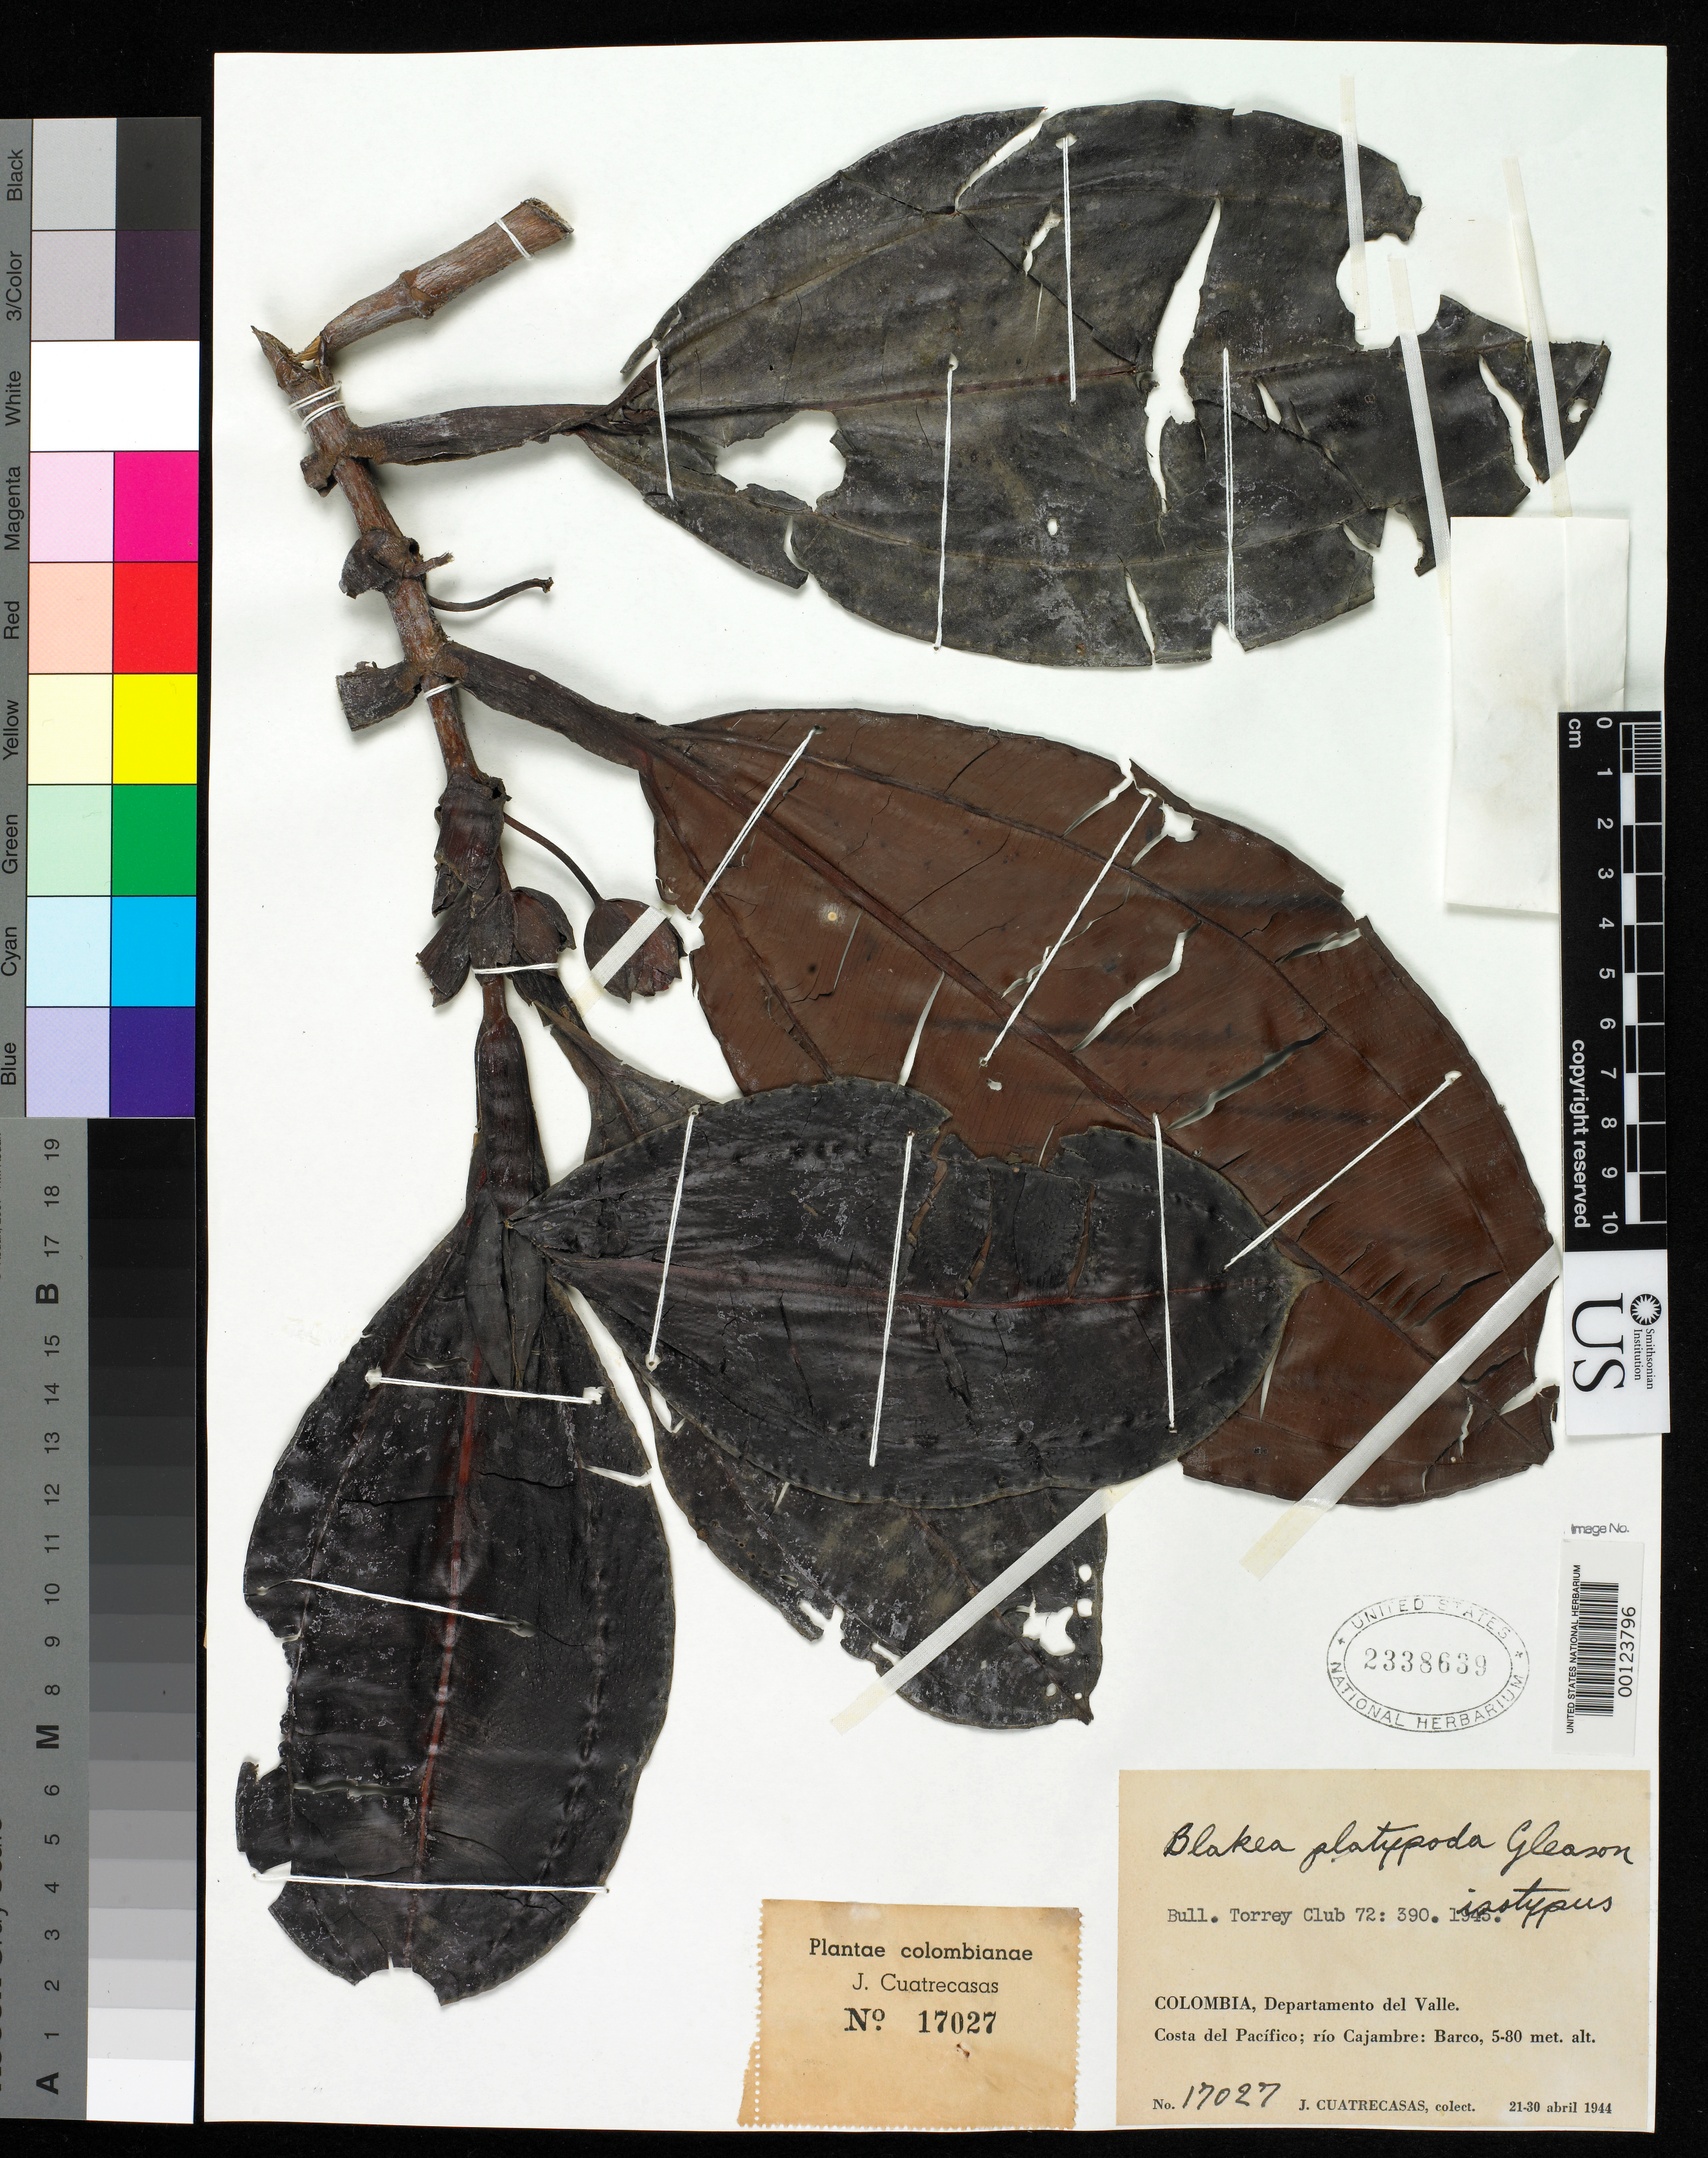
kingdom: Plantae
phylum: Tracheophyta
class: Magnoliopsida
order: Myrtales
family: Melastomataceae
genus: Blakea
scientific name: Blakea platypoda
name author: Gleason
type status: Isotype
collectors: J. Cuatrecasas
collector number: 17027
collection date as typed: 21 Apr 1944 to 30 Apr 1944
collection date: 1944-04-21/1944-04-30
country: Colombia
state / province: Valle del Cauca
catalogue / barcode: US 2338639